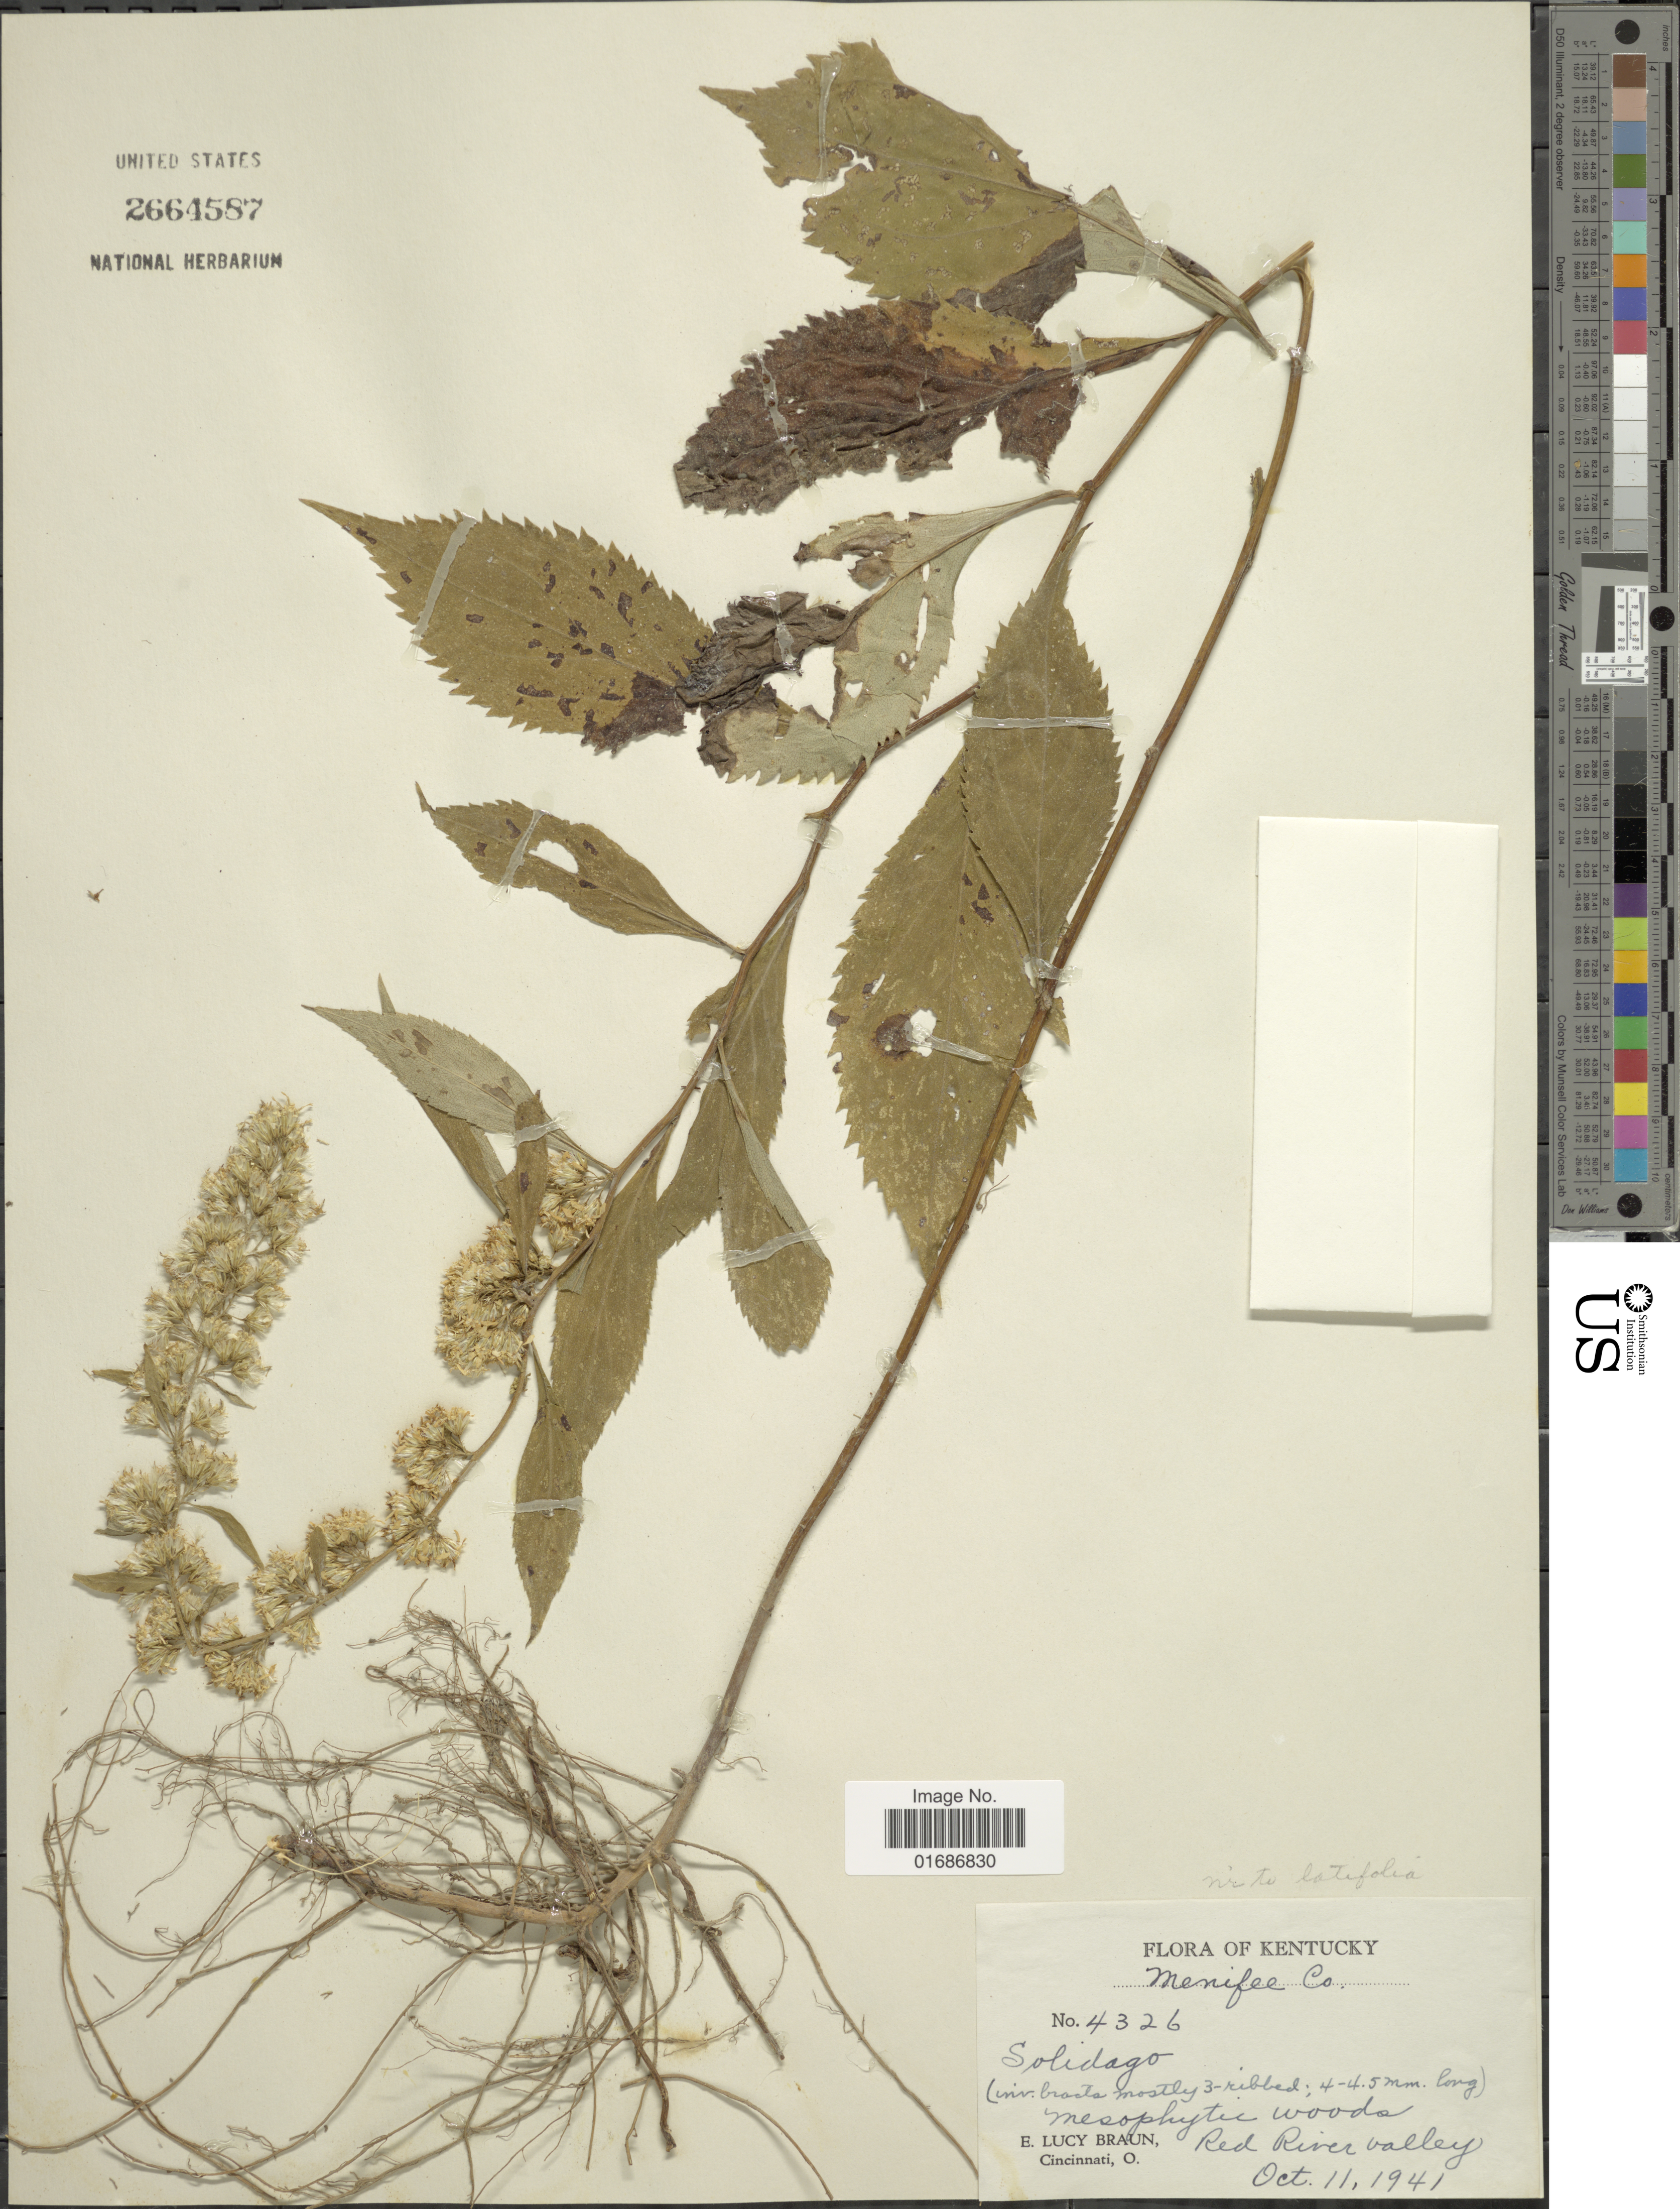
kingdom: Plantae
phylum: Tracheophyta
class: Magnoliopsida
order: Asterales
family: Asteraceae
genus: Solidago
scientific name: Solidago flexicaulis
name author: L.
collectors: E. L. Braun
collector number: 4326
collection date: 1941-10-11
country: United States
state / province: Kentucky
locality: Menifee Co., Red River Valley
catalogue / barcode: US 2664587